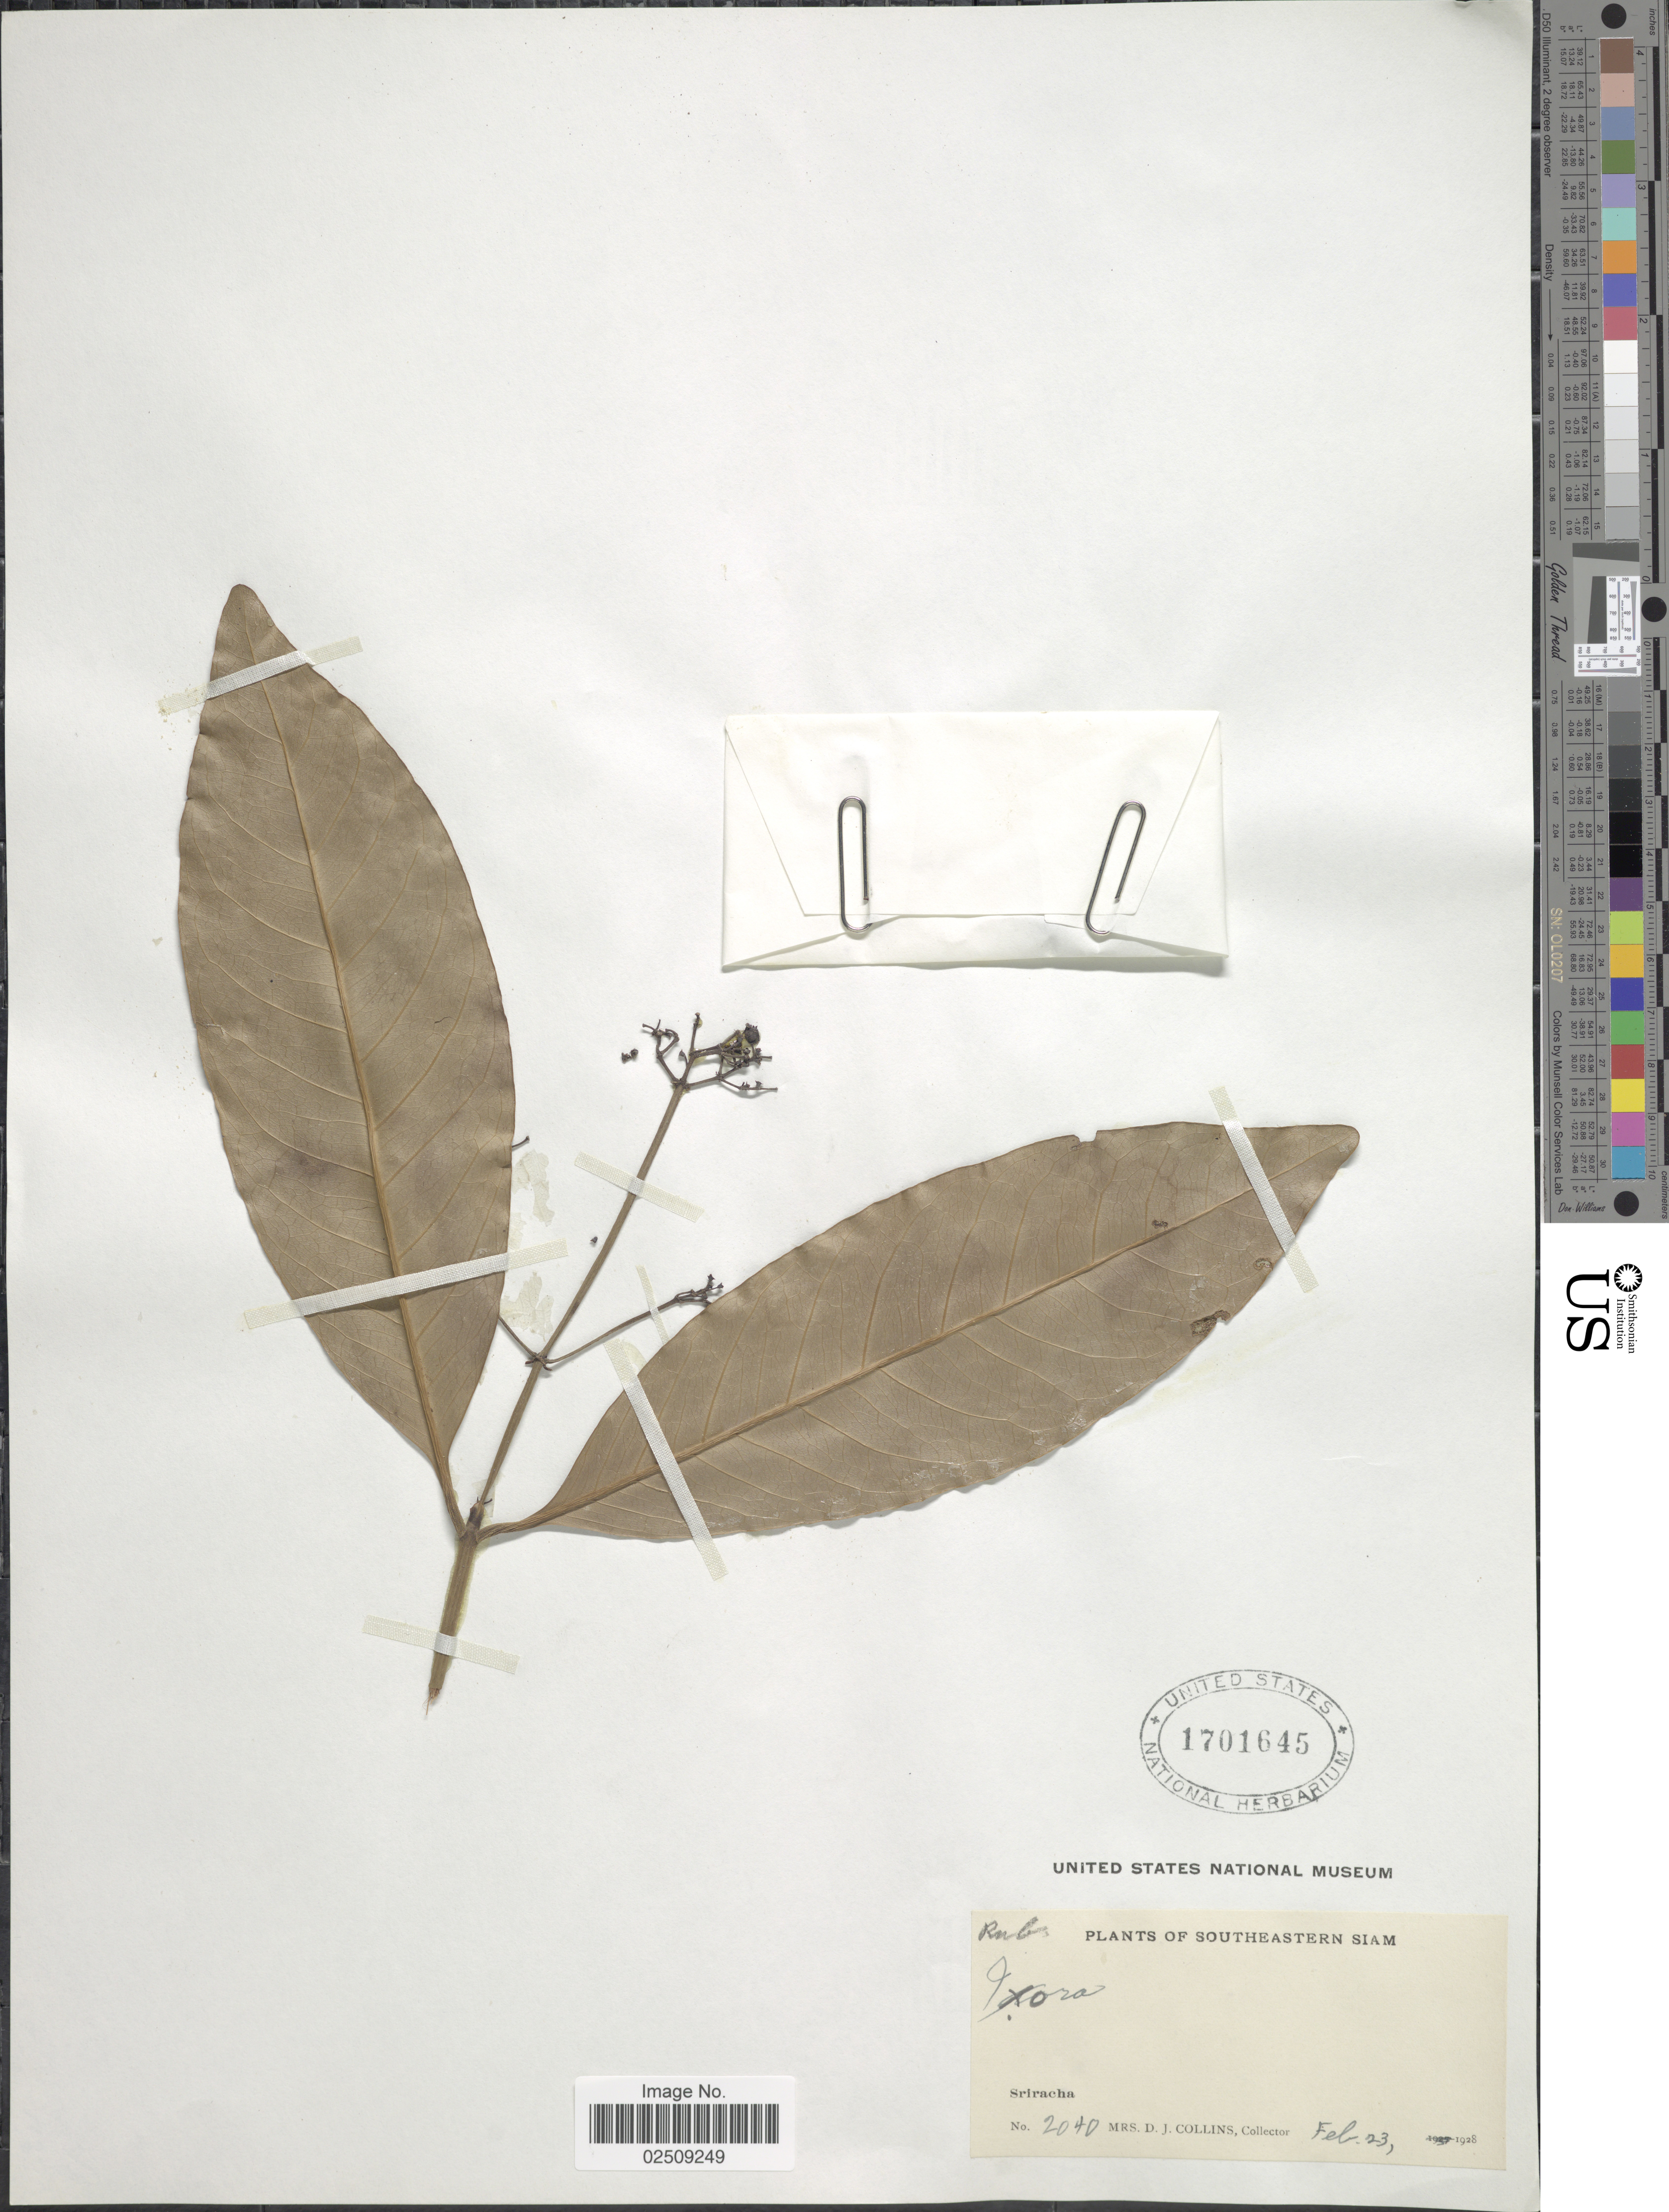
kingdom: Plantae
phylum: Tracheophyta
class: Magnoliopsida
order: Gentianales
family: Rubiaceae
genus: Ixora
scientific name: Ixora sp.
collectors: Mrs. D. J. Collins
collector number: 2040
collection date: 1928-02-23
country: Thailand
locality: Southeastern Siam. Sriracha.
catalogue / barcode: US 1701645